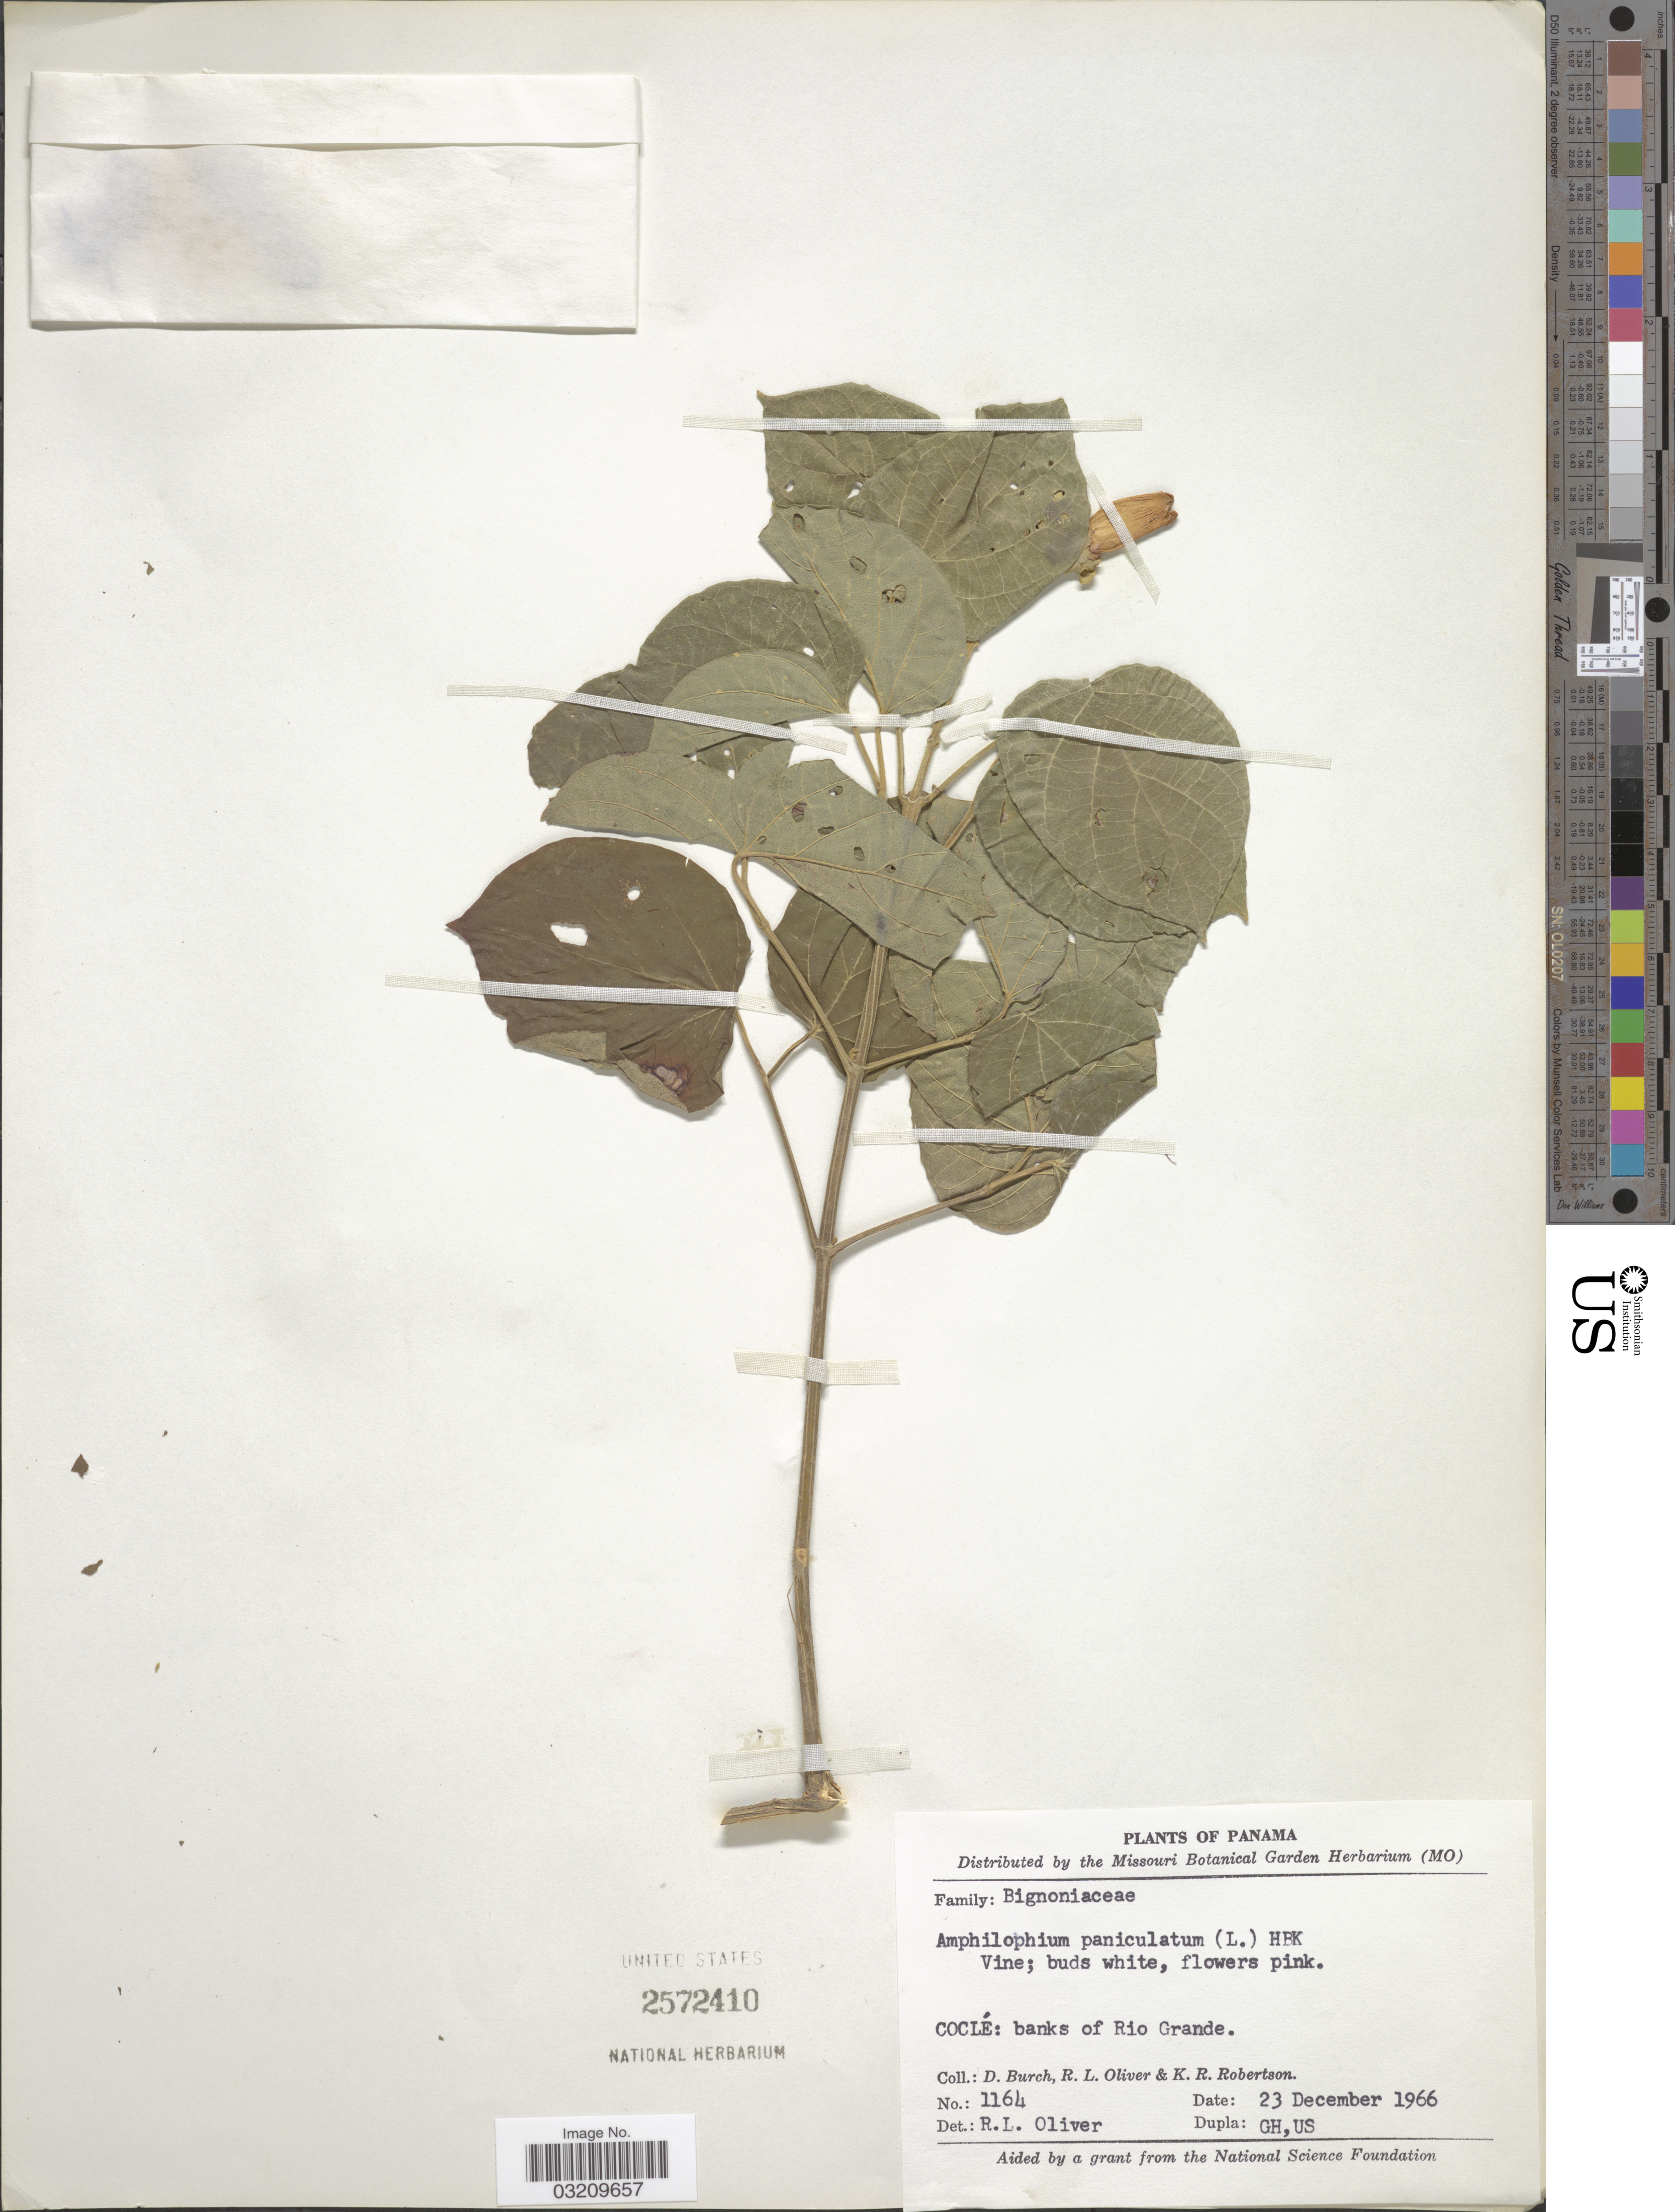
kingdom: Plantae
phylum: Tracheophyta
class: Magnoliopsida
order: Lamiales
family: Bignoniaceae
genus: Amphilophium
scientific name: Amphilophium paniculatum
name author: (L.) Kunth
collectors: D. Burch, R. Oliver & K. Robertson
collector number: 1164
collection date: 1966-12-23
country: Panama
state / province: Coclé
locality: Banks of Rio Grande.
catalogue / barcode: US 2572410